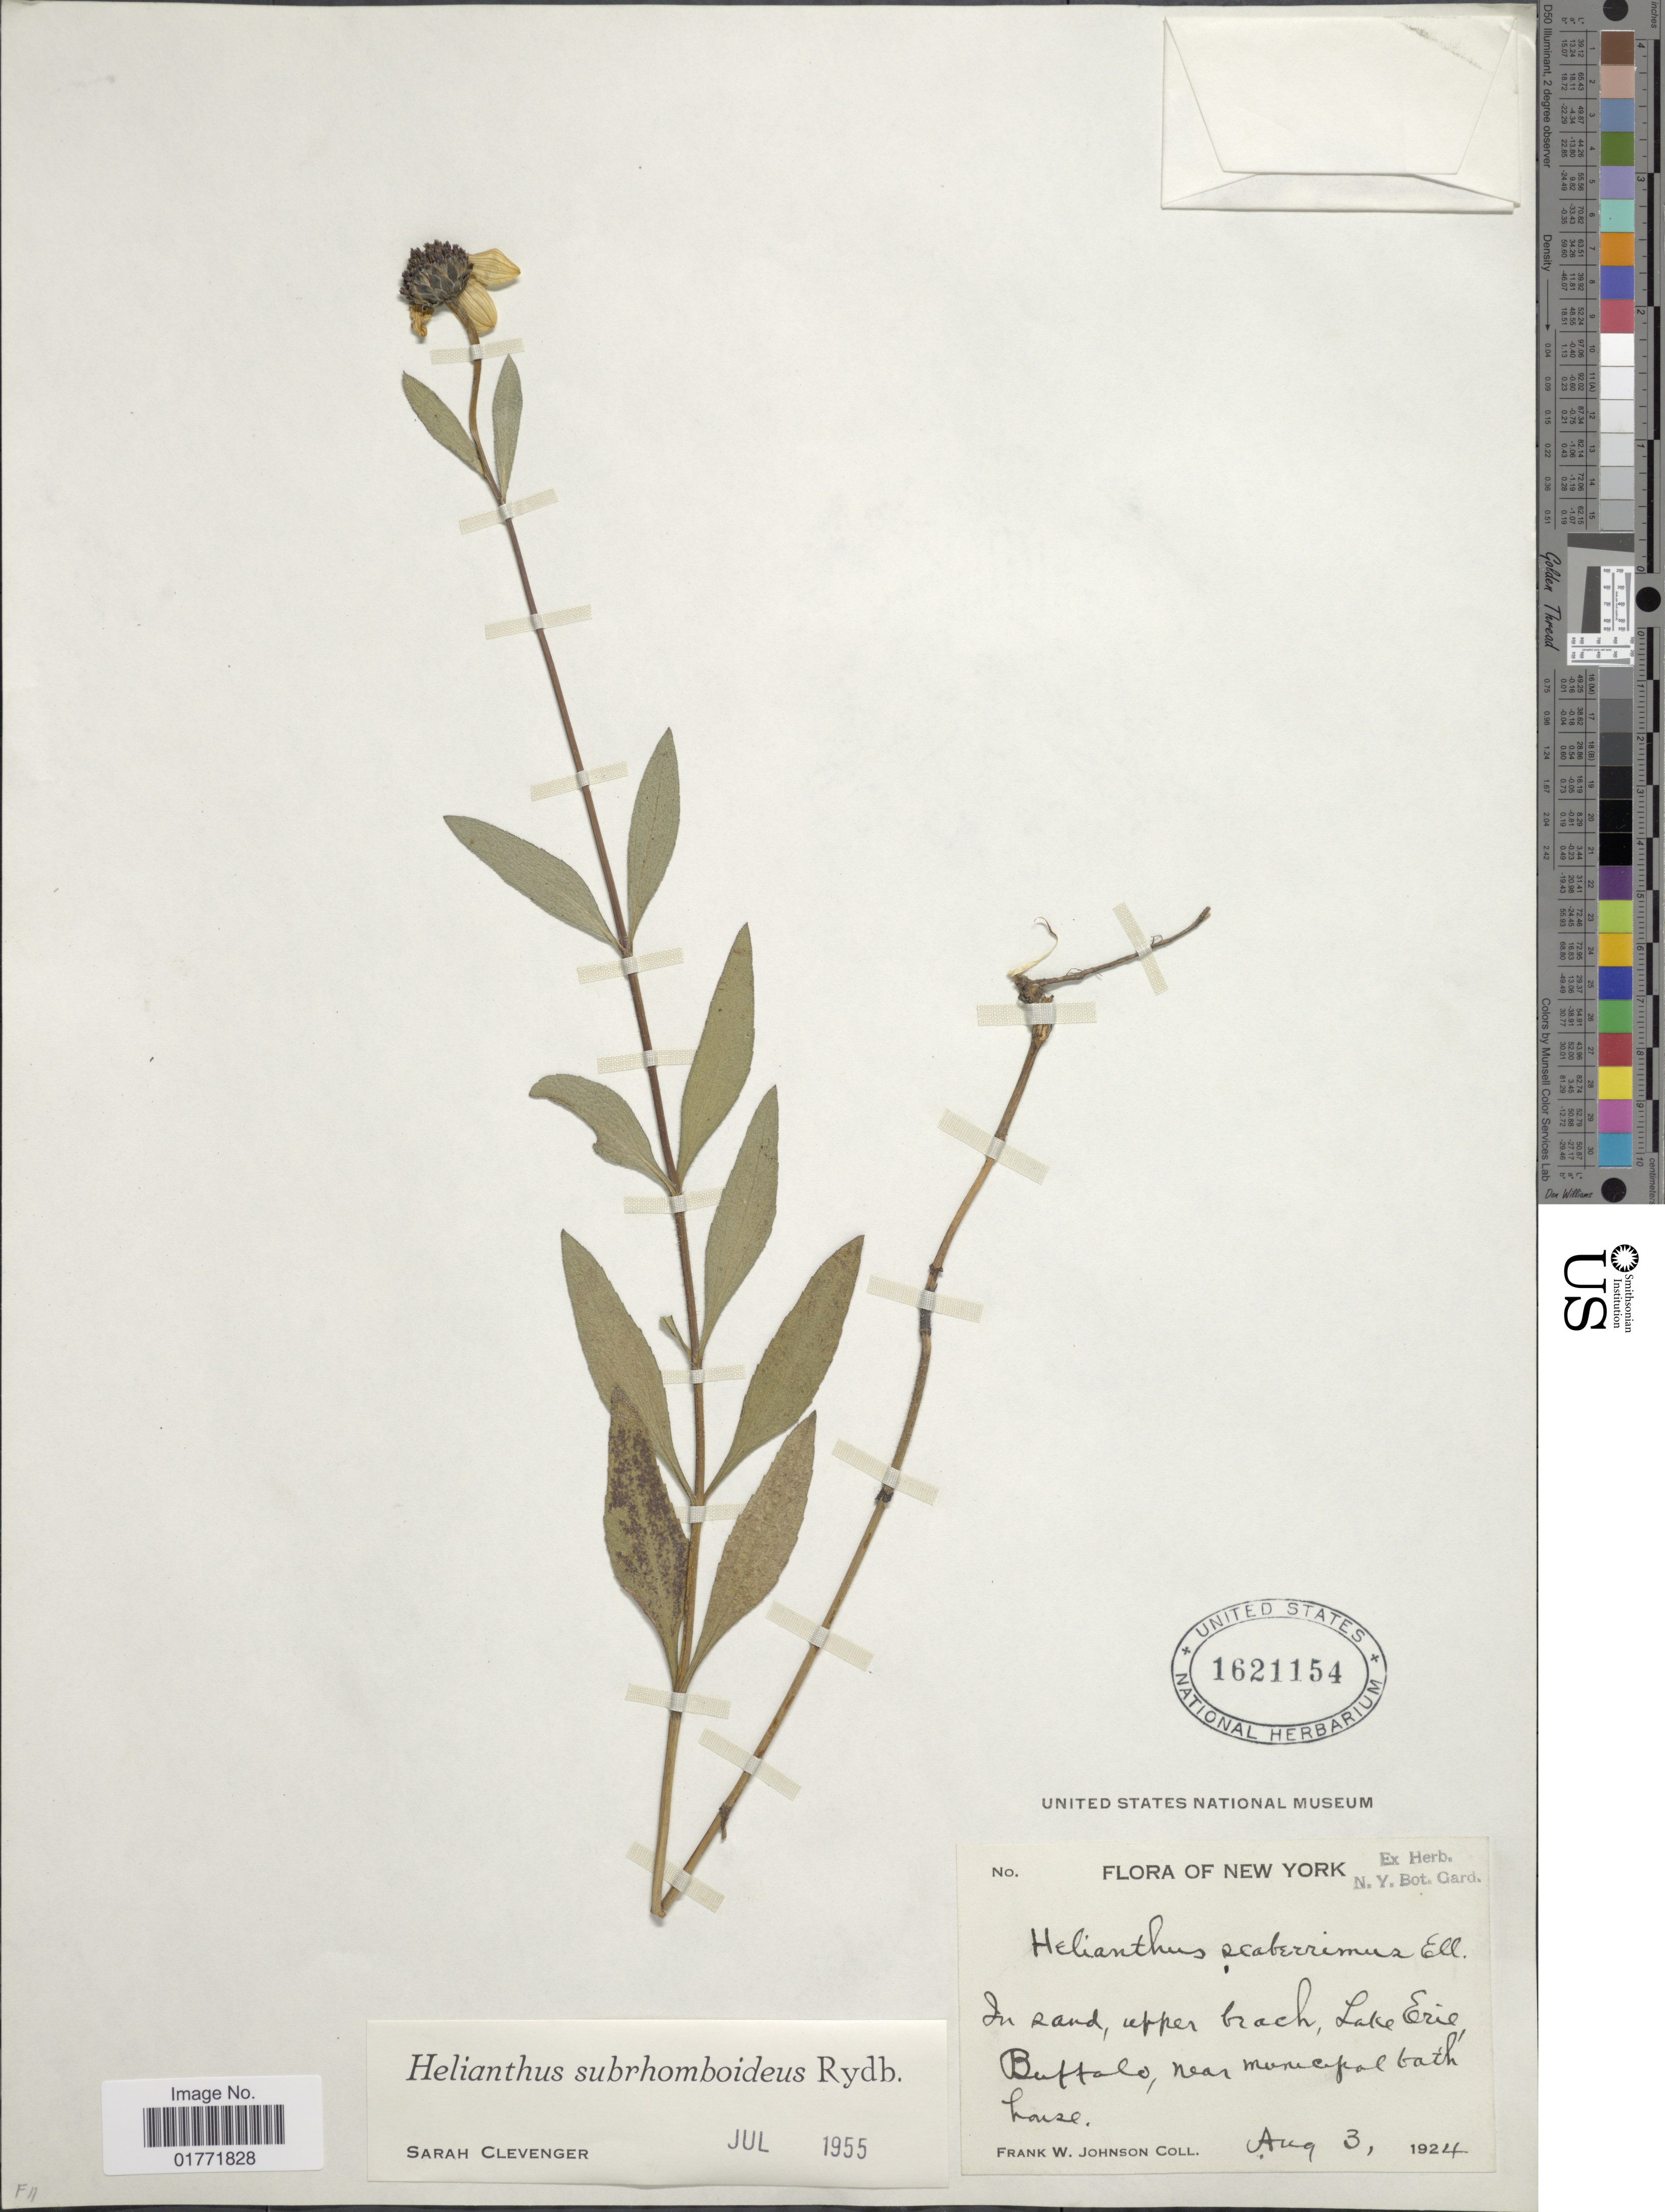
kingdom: Plantae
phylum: Tracheophyta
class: Magnoliopsida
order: Asterales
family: Asteraceae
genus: Helianthus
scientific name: Helianthus subrhomboideus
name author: Rydb.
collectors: F. W. Johnson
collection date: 1924-08-03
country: United States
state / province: New York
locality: New York. Buffalo, near municipal bath house.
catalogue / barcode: US 1621154